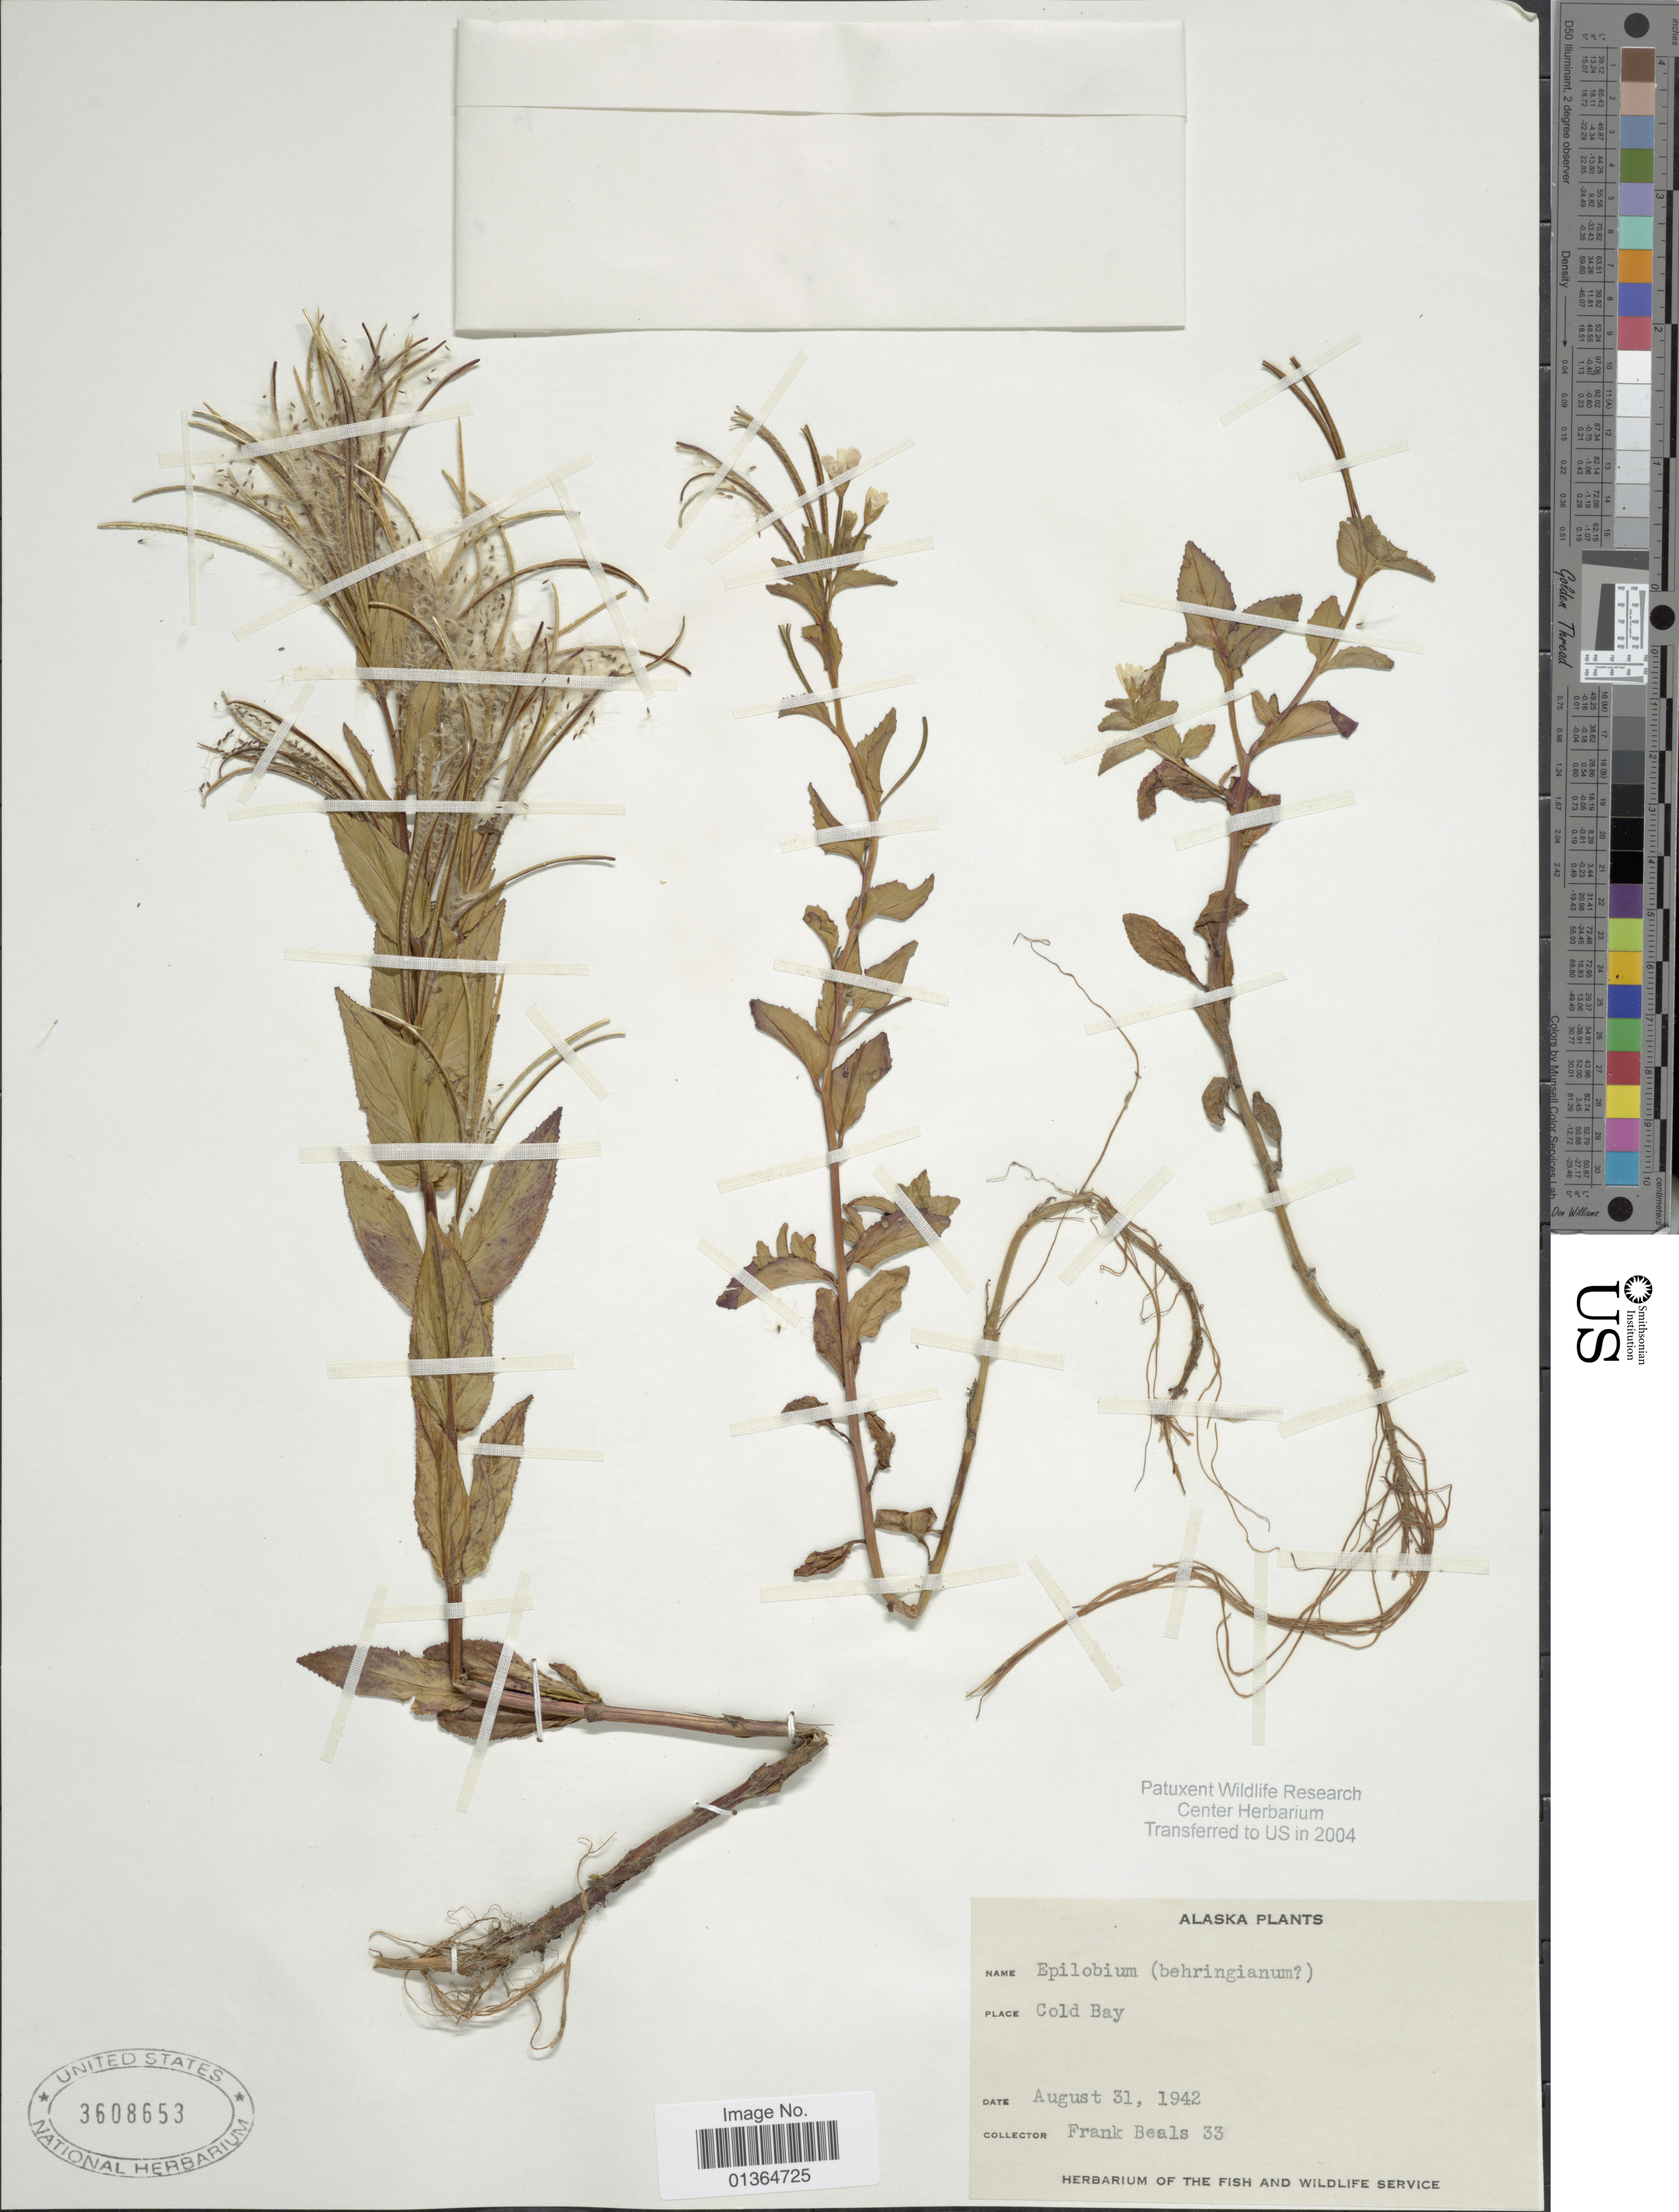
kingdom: Plantae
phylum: Tracheophyta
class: Magnoliopsida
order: Myrtales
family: Onagraceae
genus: Epilobium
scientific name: Epilobium hornemannii subsp. behringianum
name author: (Hausskn.) Hoch & P.H. Raven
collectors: F. Beals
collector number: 33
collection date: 1942-08-31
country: United States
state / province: Alaska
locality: Cold Bay.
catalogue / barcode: US 3608653